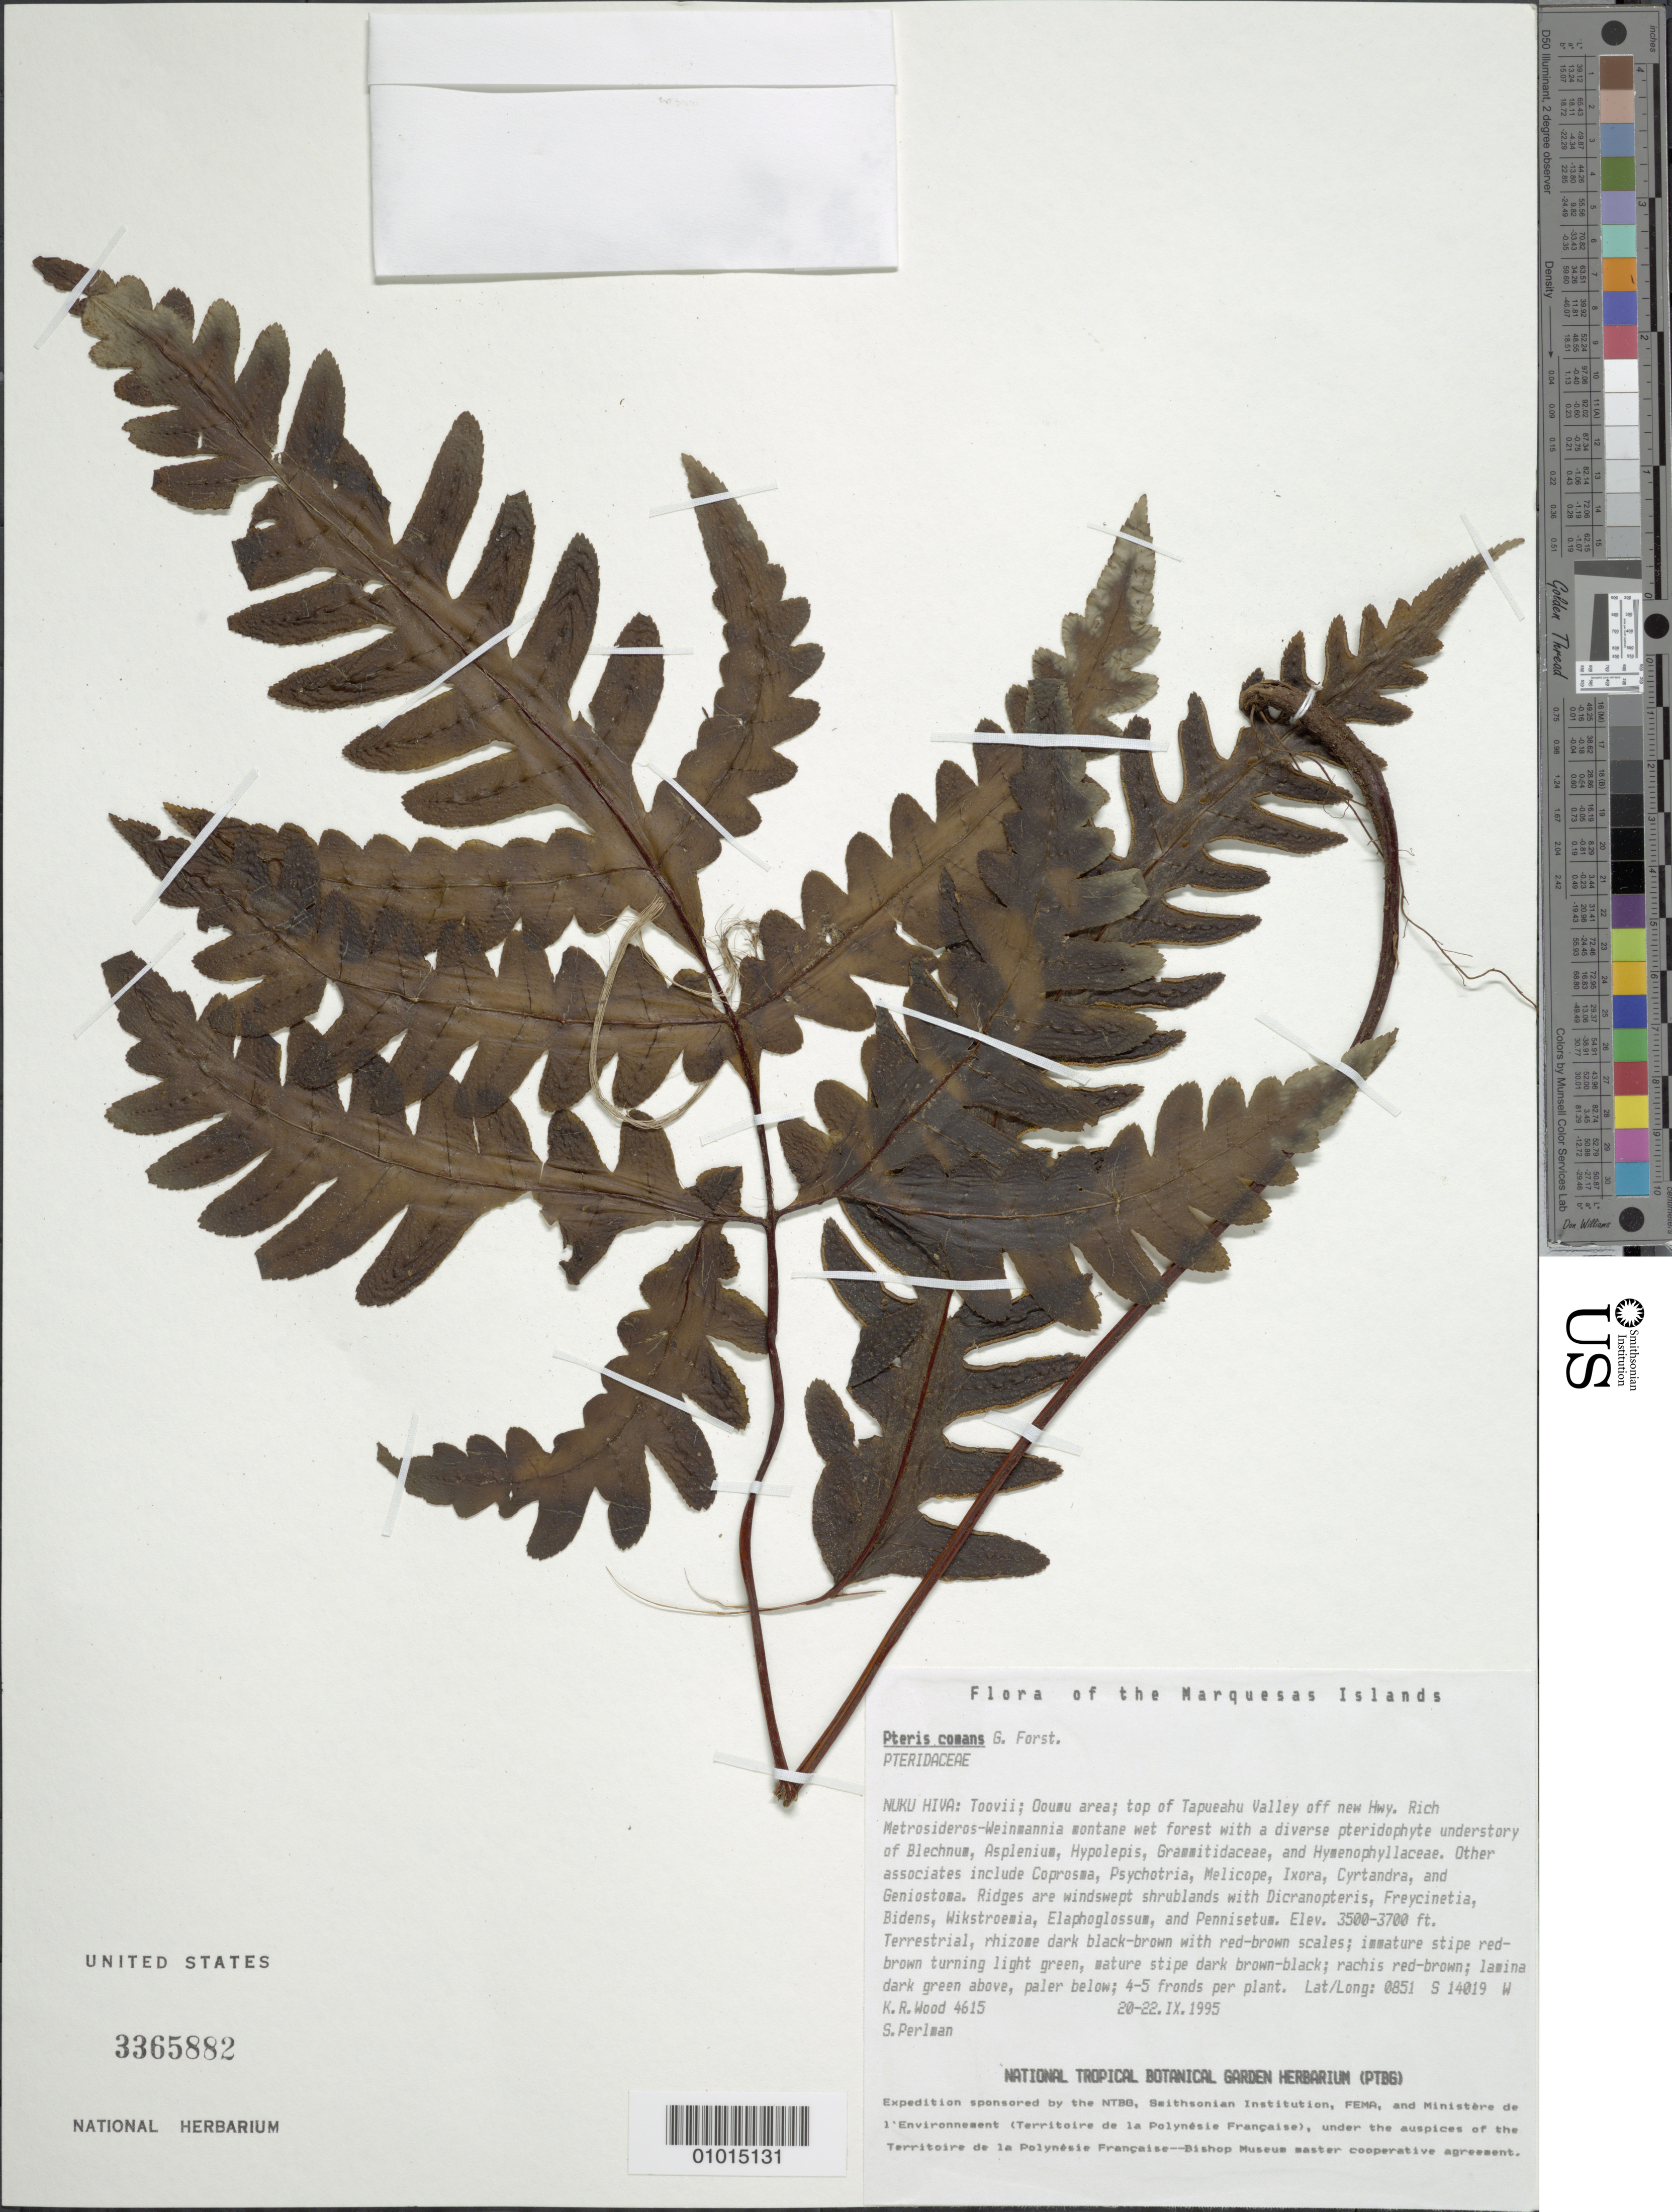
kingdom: Plantae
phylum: Tracheophyta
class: Polypodiopsida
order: Polypodiales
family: Pteridaceae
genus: Pteris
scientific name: Pteris comans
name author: G. Forst.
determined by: Wood, Kenneth R.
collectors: K. R. Wood & S. P. Perlman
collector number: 4615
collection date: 1995-09-20/1995-09-22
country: French Polynesia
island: Nuku Hiva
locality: Toovii, Ooumu area, top of Tapueahu Valley off new hwy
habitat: Rich Metrosideros - Weinmannia montane wet forests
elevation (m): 1067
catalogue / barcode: US 3365882